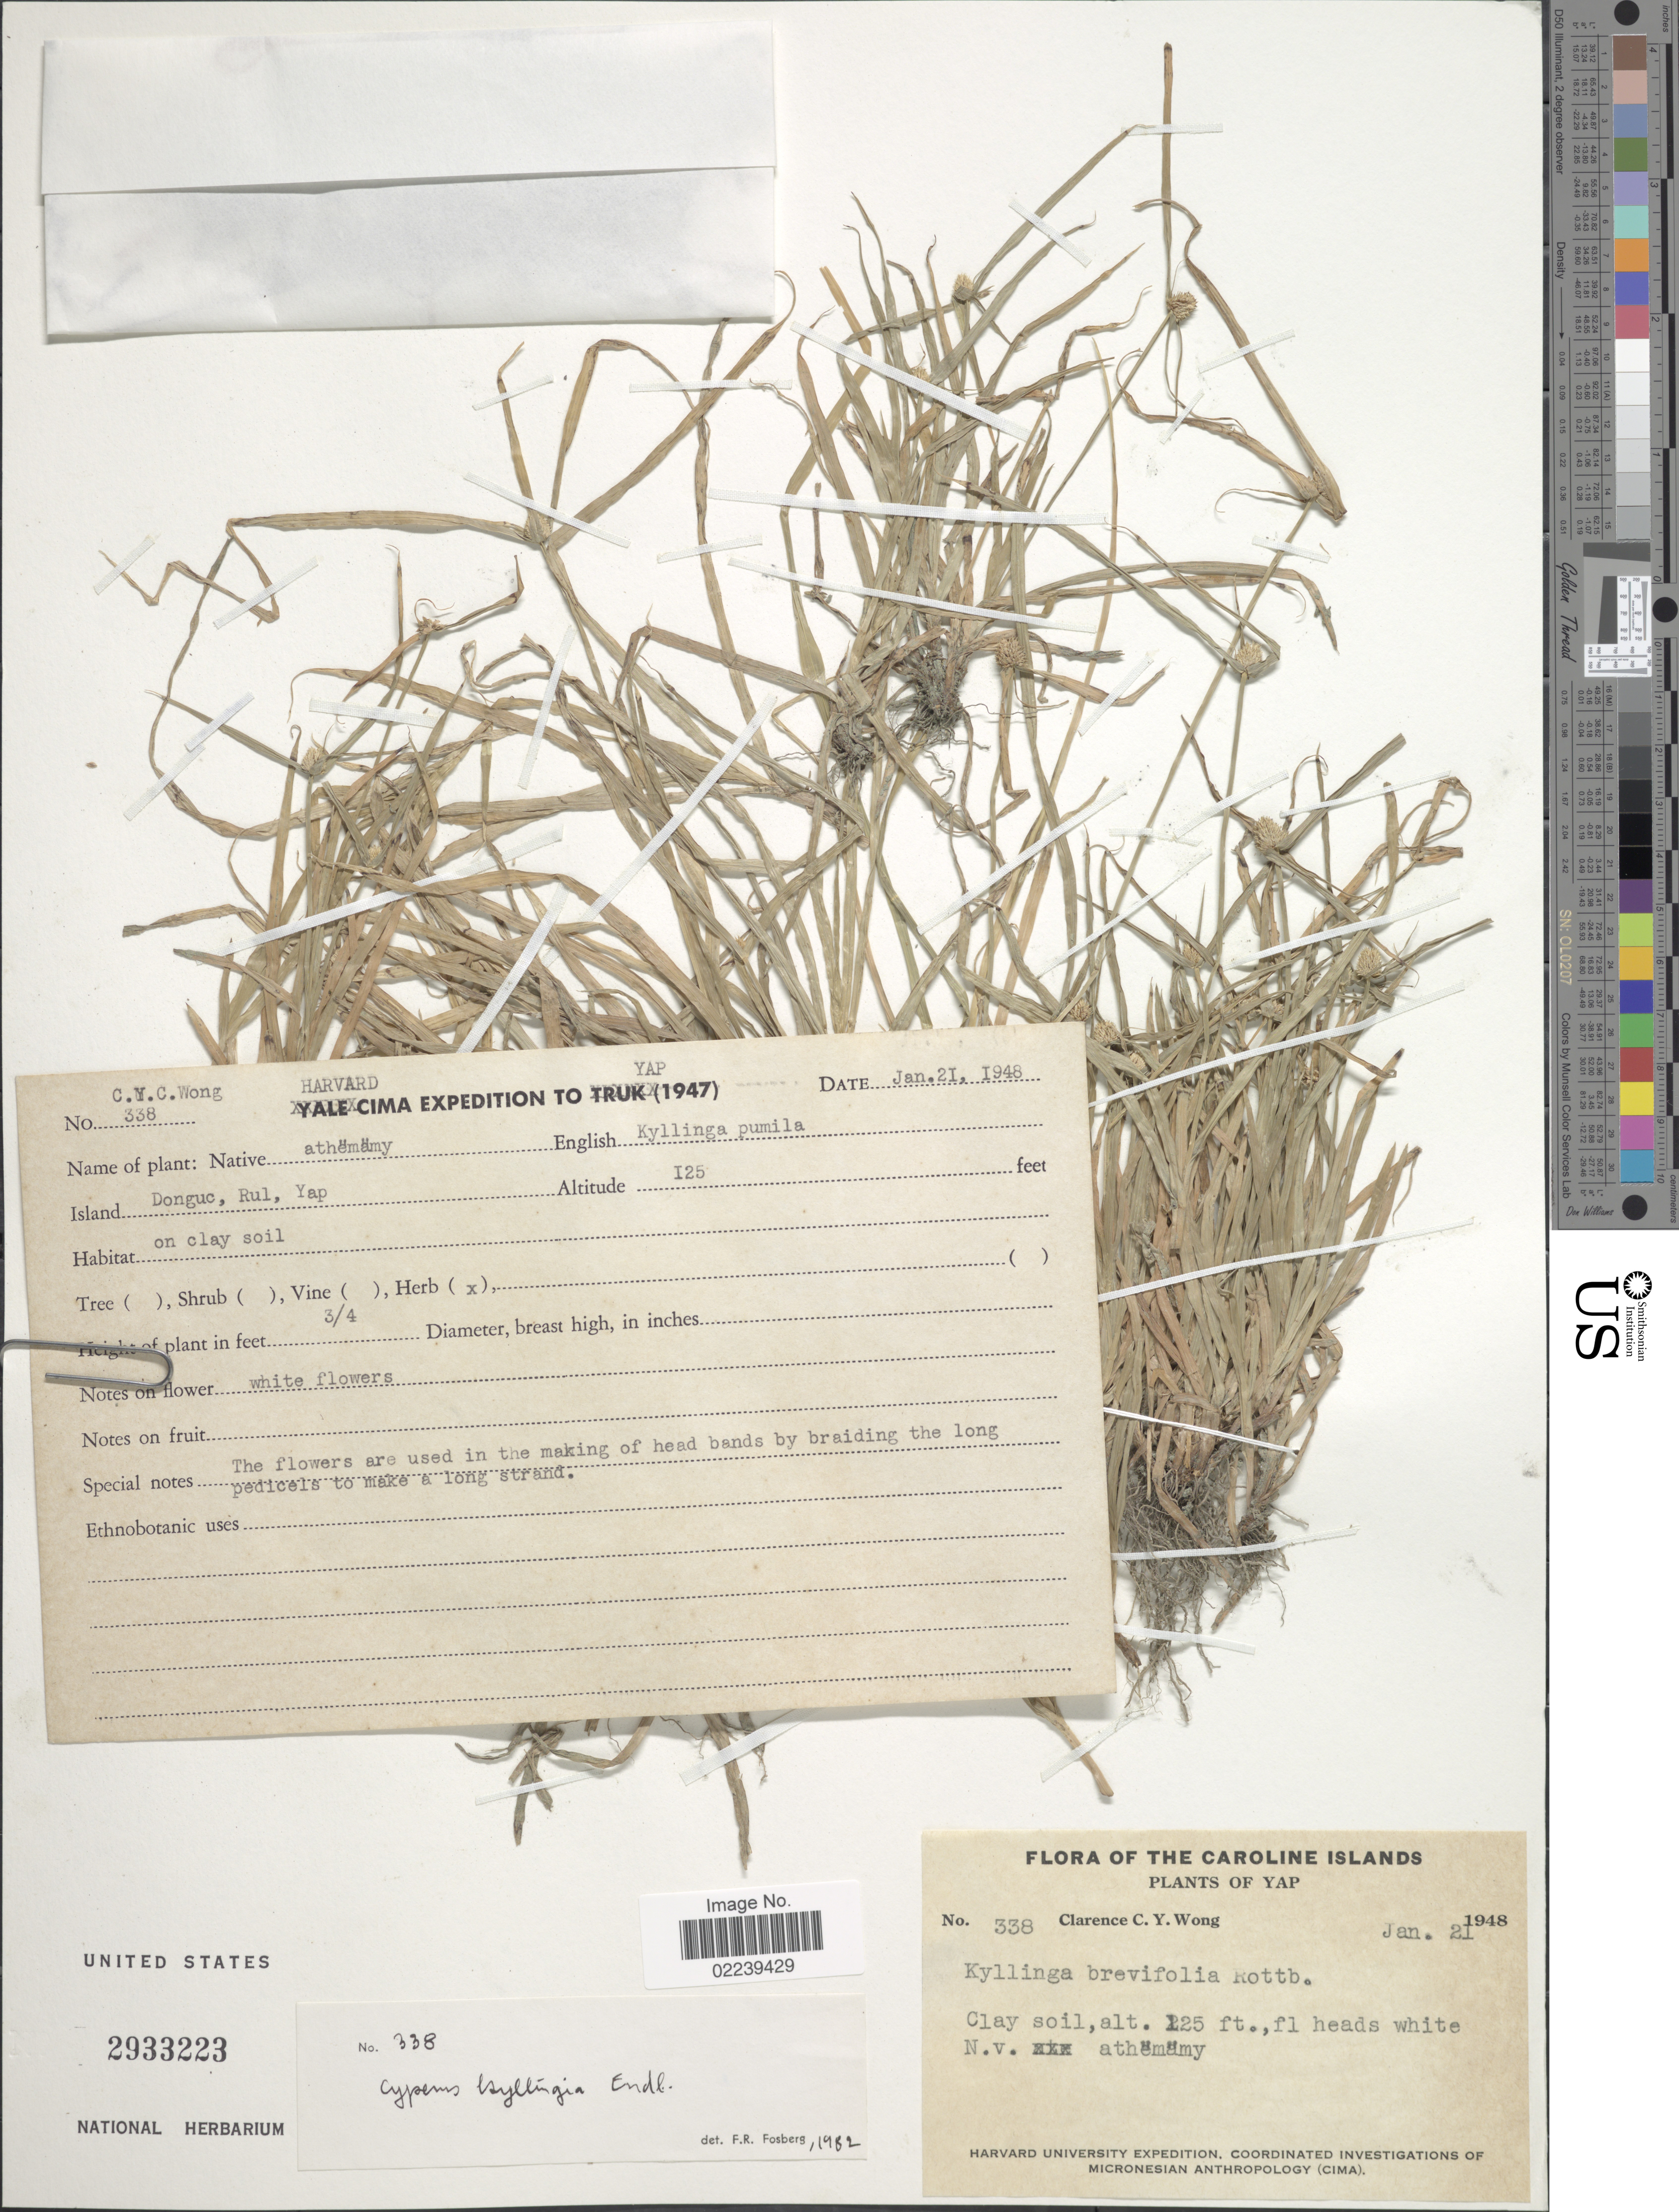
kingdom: Plantae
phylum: Tracheophyta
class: Liliopsida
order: Poales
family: Cyperaceae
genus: Cyperus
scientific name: Cyperus mindorensis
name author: (Steud.) Huygh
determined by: Strong, M. T., (US), Smithsonian Institution - National Museum of Natural History (UNITED STATES)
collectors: C. Y. C. Wong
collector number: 338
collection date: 1948-01-21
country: Micronesia, Federated States of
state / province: Yap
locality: The Caroline Islands, Donguc, Rul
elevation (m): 38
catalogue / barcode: US 2933223